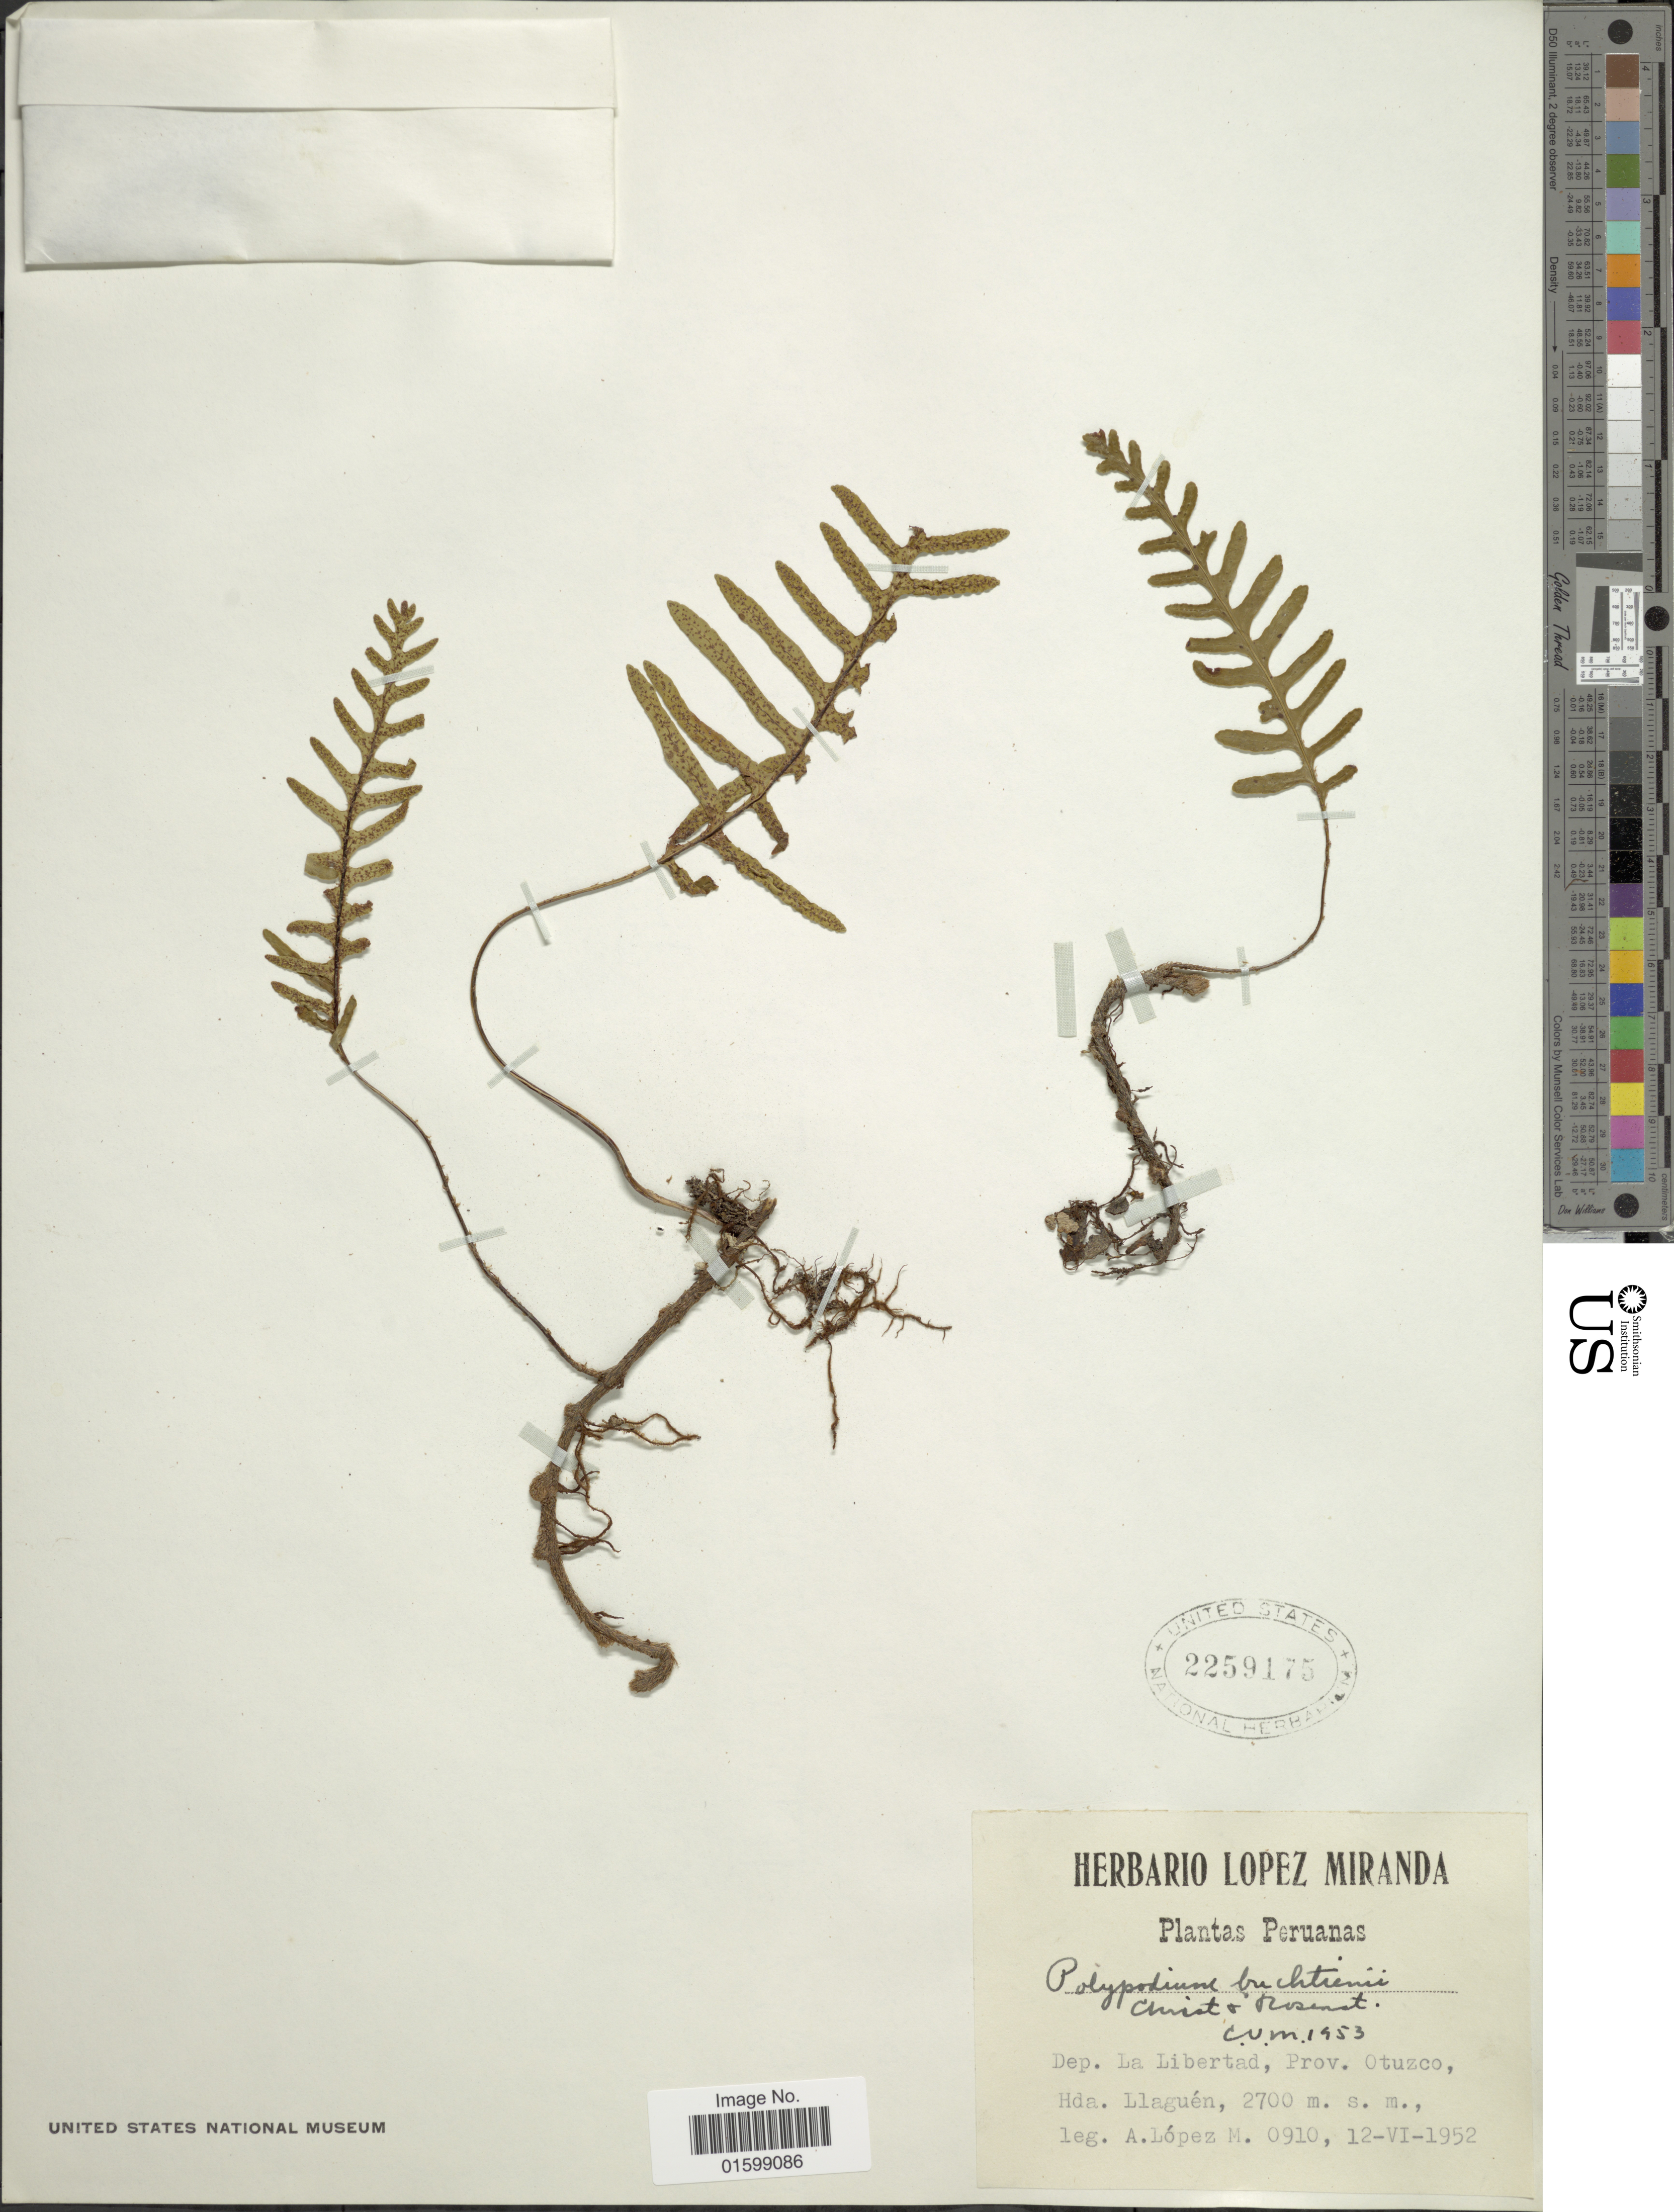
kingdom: Plantae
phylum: Tracheophyta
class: Polypodiopsida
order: Polypodiales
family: Polypodiaceae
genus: Pleopeltis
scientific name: Pleopeltis buchtienii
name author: (Christ & Rosenst.) A.R. Sm.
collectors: A. López M.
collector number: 0910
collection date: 1952-06-12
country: Peru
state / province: La Libertad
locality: Prov. Otuzco, Hda. Llagúén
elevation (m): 2700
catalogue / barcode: US 2259175